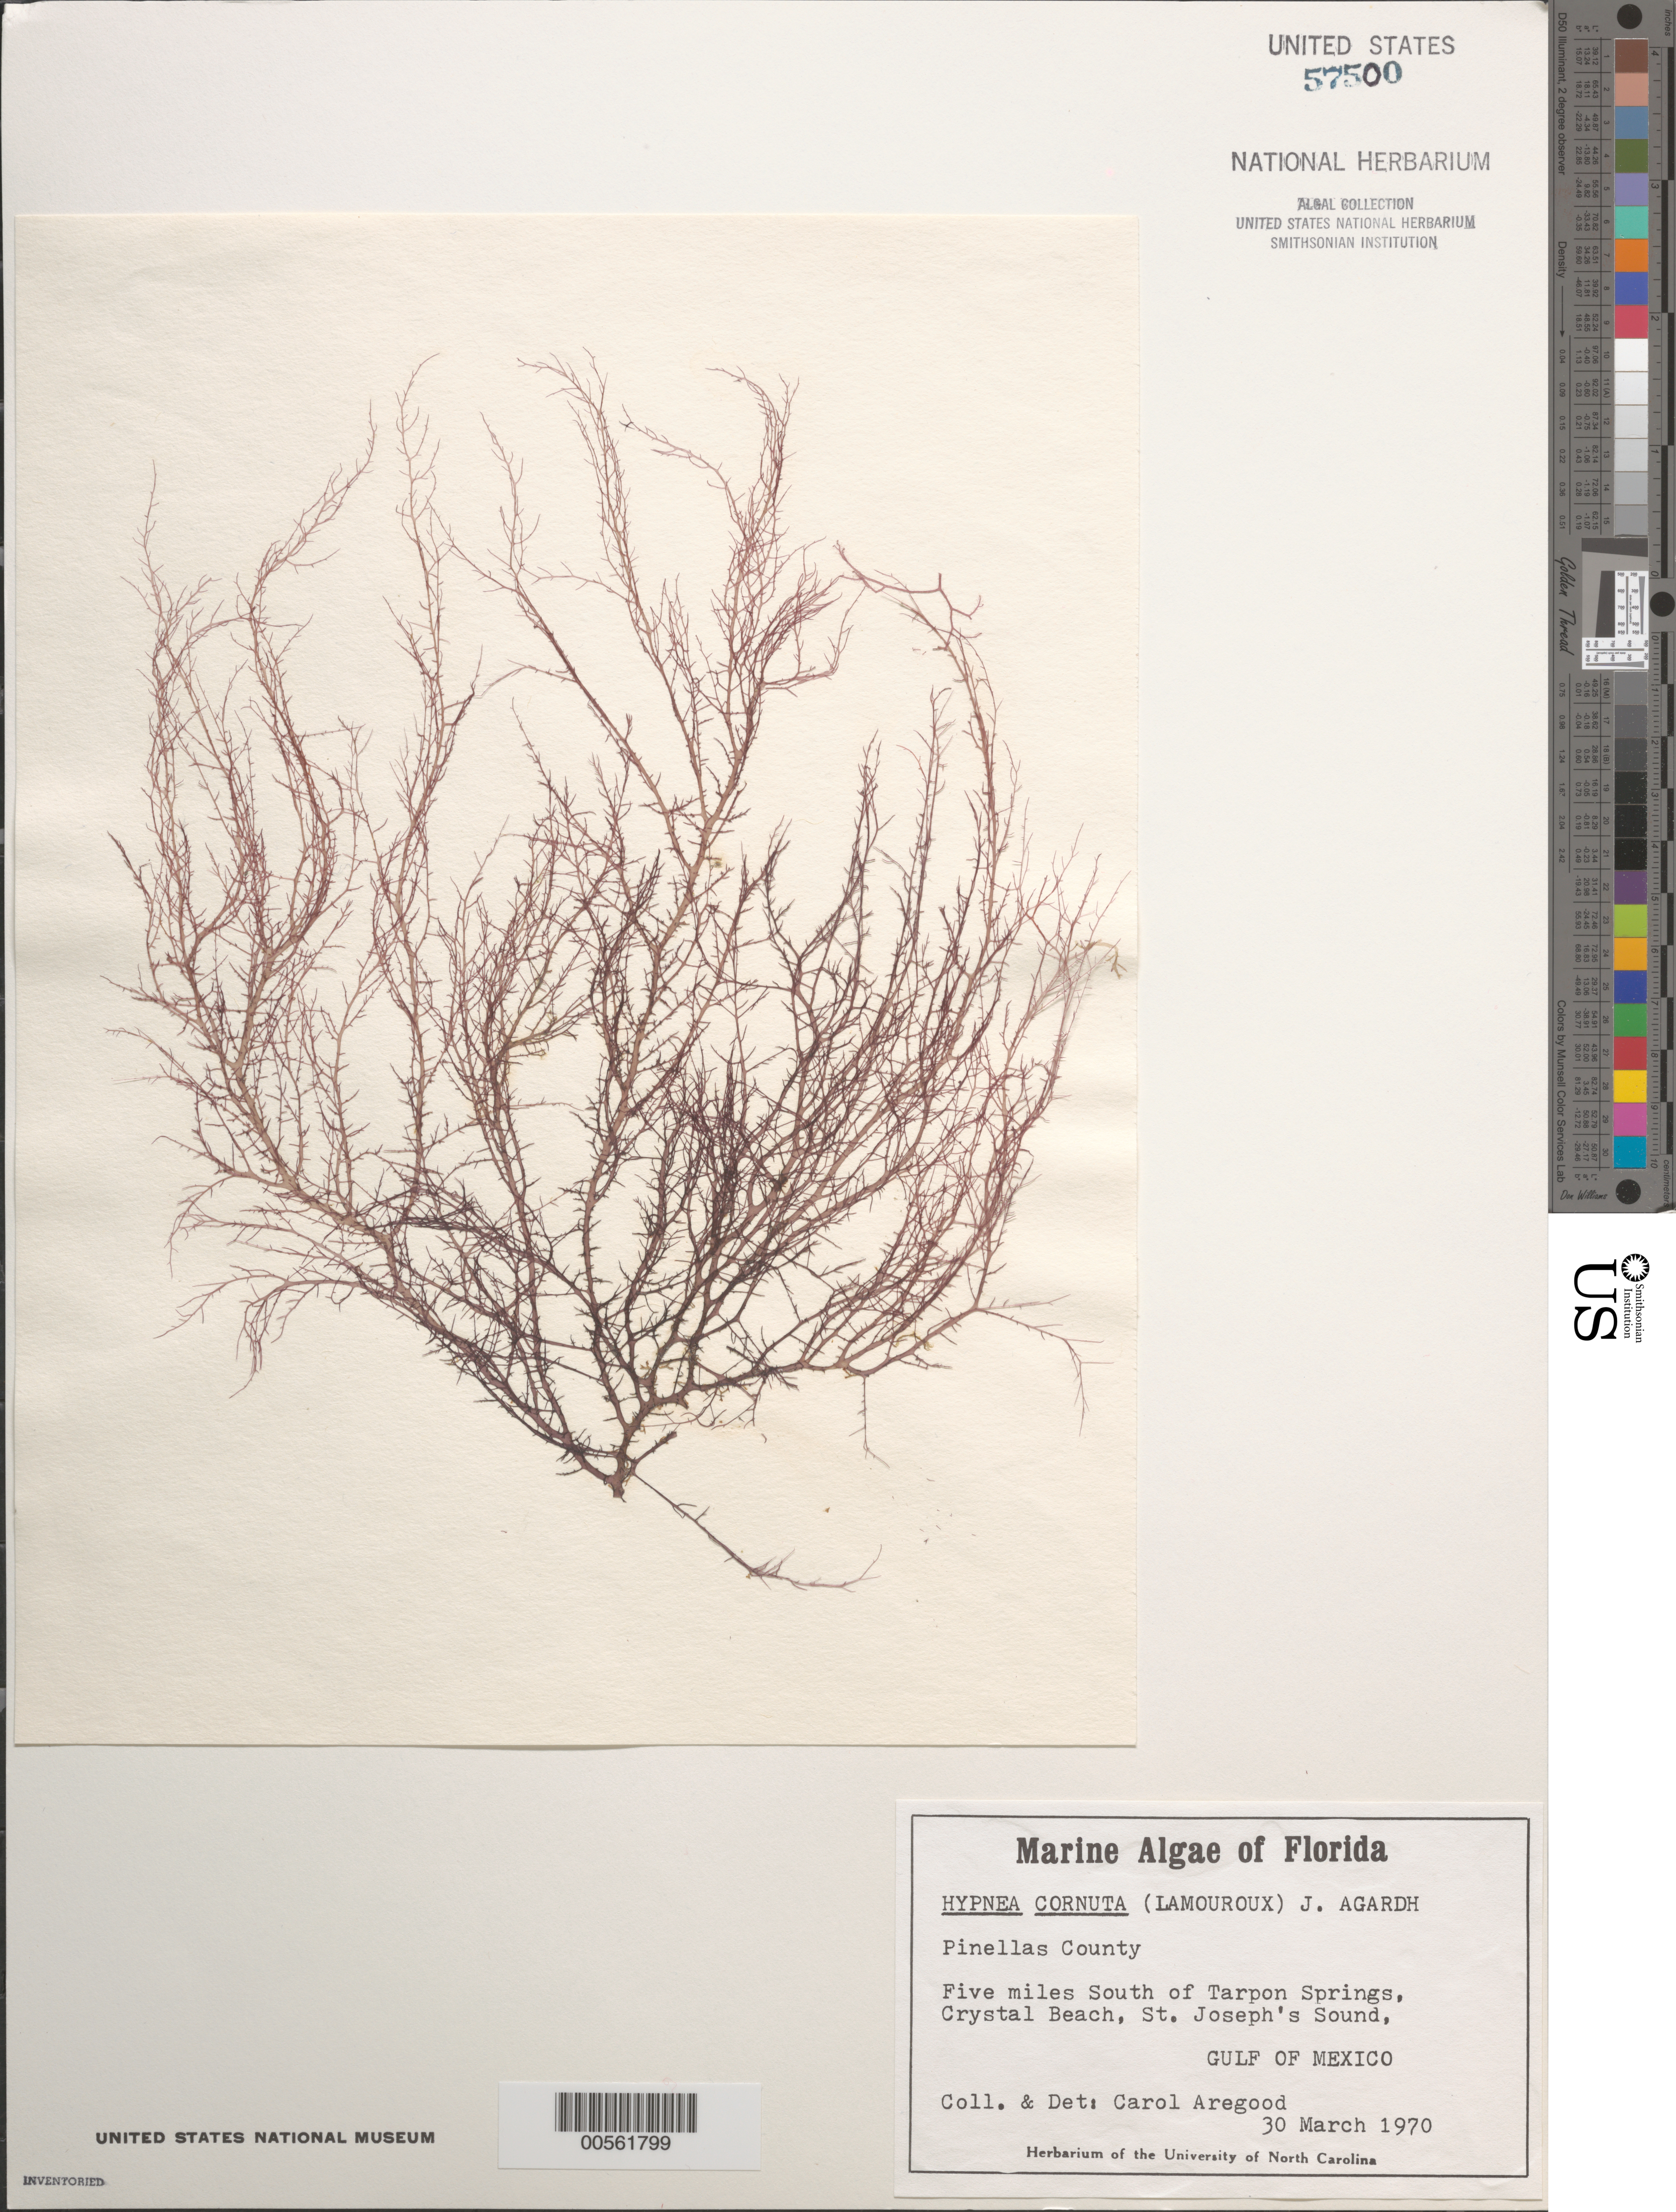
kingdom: Plantae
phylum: Rhodophyta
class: Florideophyceae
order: Gigartinales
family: Cystocloniaceae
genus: Hypnea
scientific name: Hypnea cornuta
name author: (Kütz.) J. Agardh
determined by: Aregood, C. C.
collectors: C. Aregood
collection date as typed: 30 Mar 1970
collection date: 1970-03-30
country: United States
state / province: Florida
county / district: Pinellas County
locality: Crystal Beach, south of Tarpon Springs, St. Joseph Sound, Gulf of Mexico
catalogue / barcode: US 57500